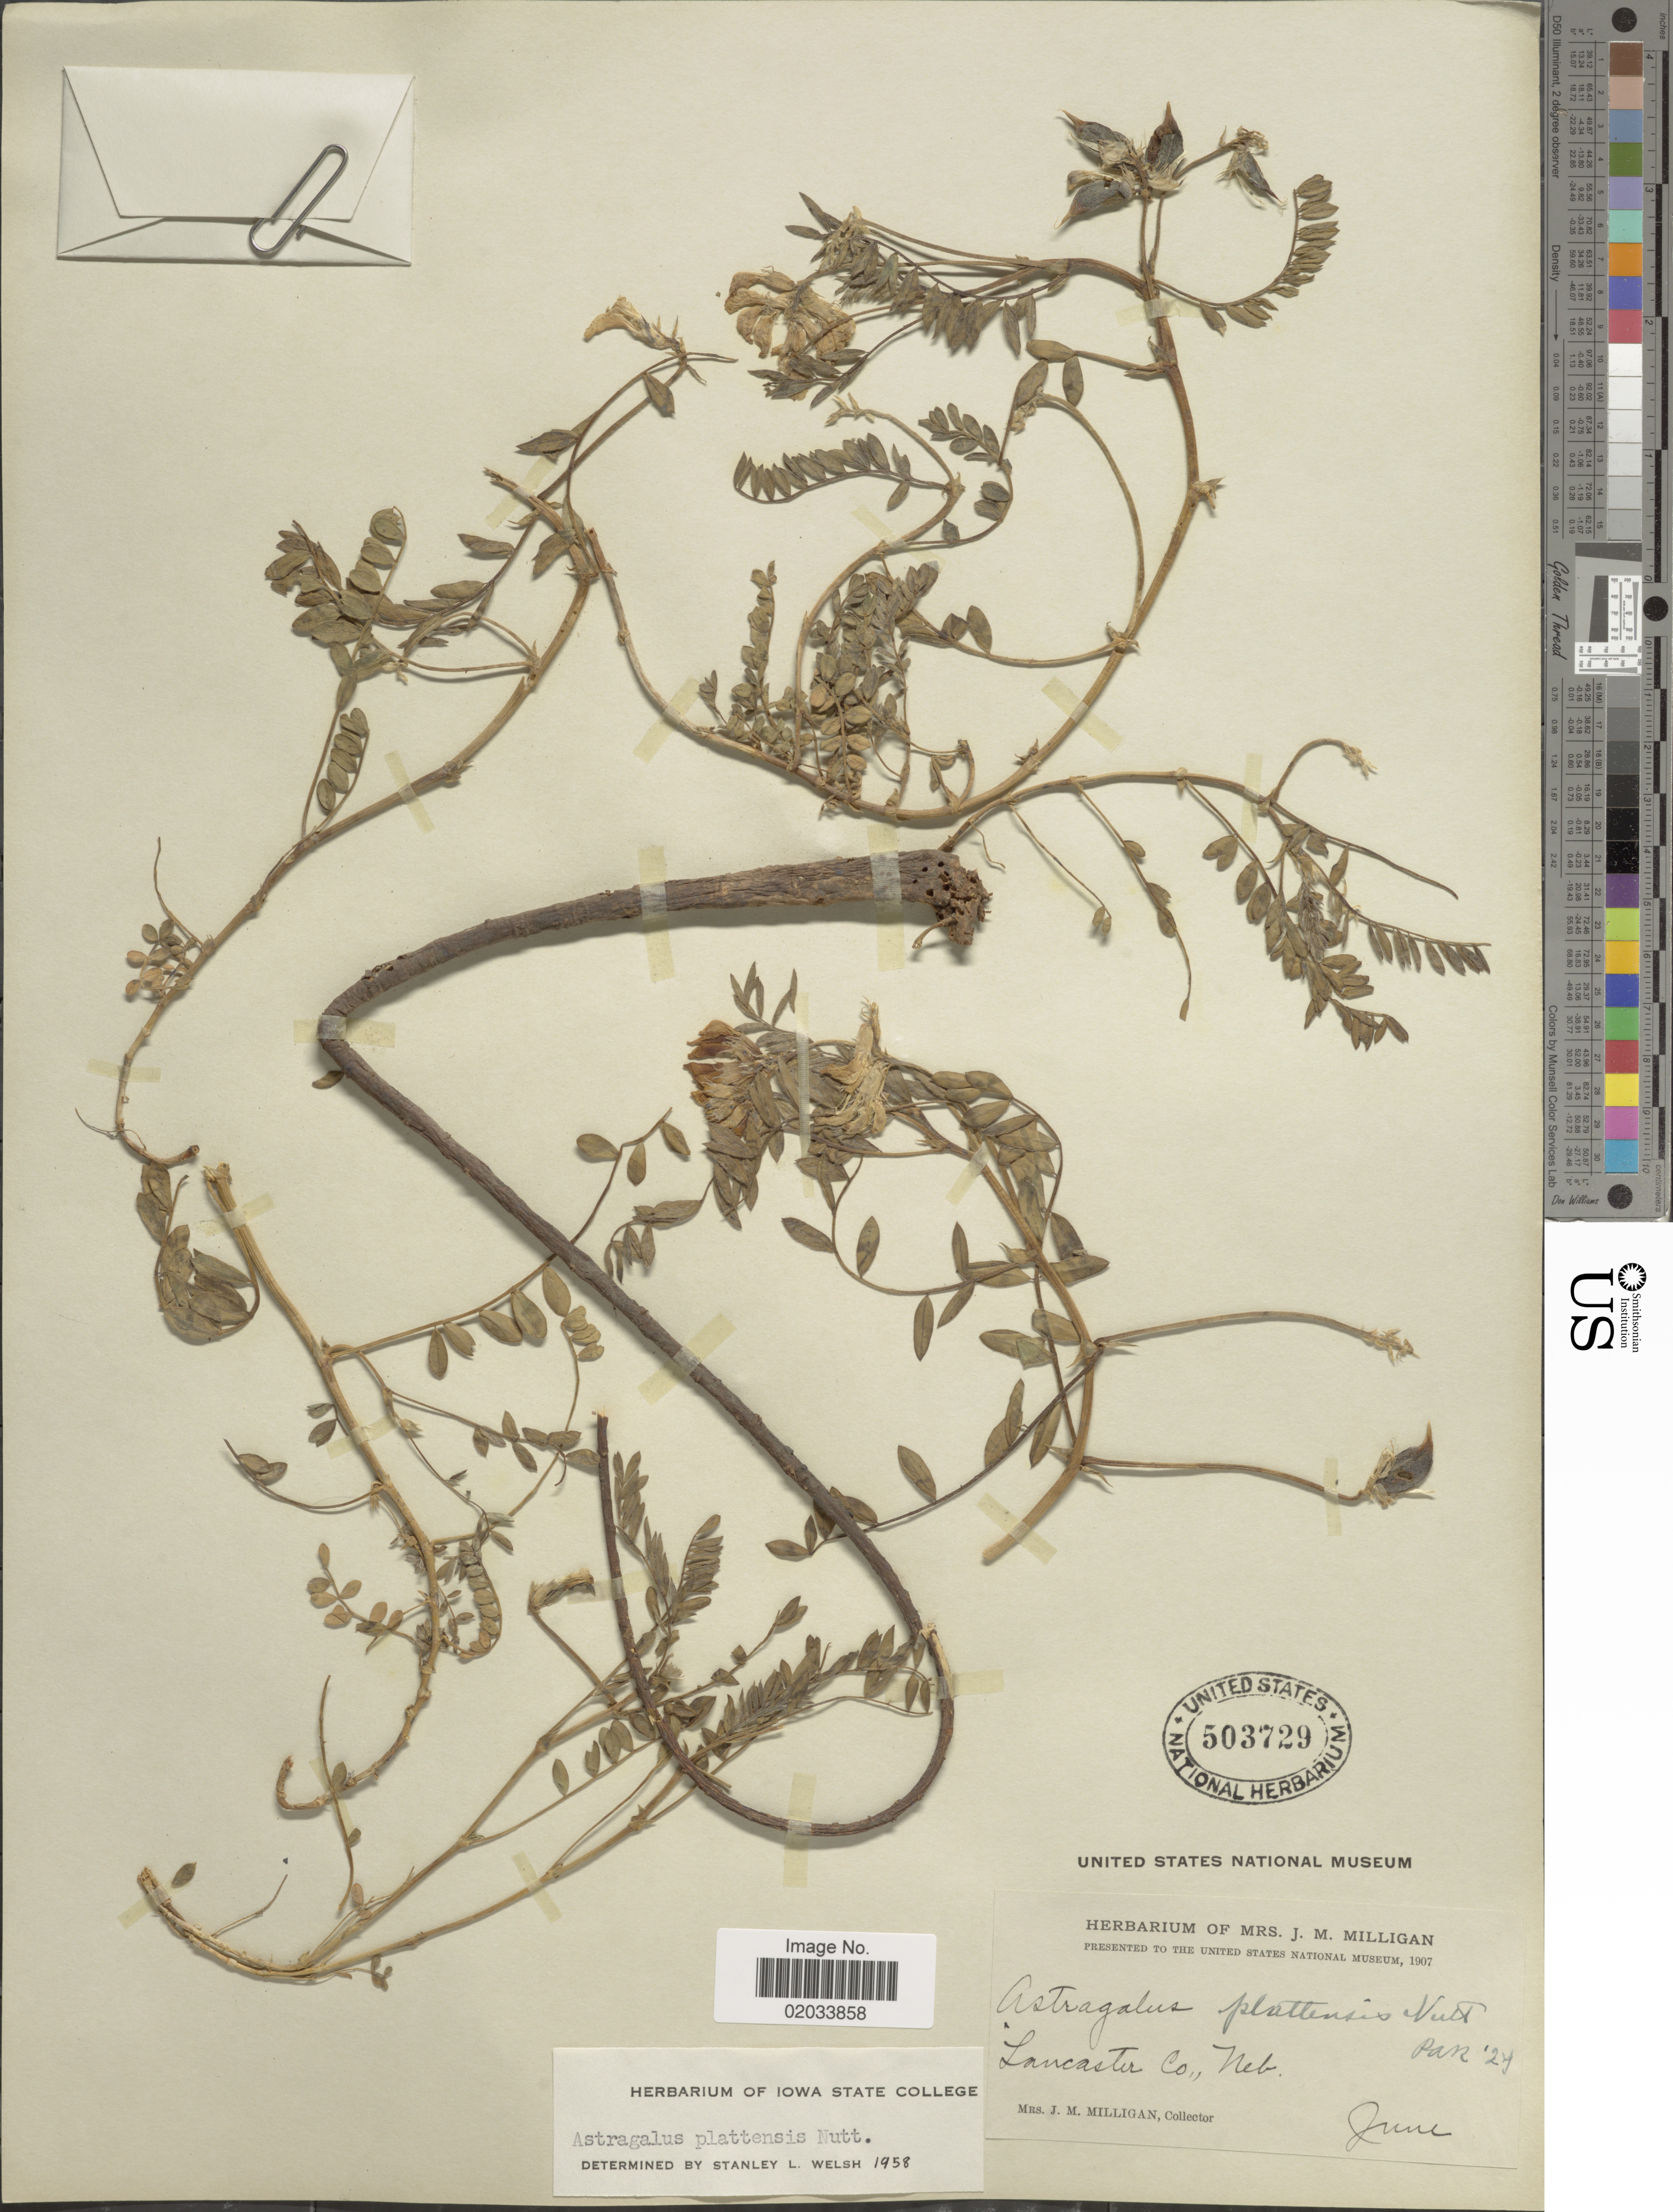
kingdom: Plantae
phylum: Tracheophyta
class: Magnoliopsida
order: Fabales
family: Fabaceae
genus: Astragalus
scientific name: Astragalus plattensis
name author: Nutt. ex Torr. & A. Gray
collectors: J. Milligan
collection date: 1907-06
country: United States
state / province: Nebraska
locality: Lancaster Co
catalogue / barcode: US 503729